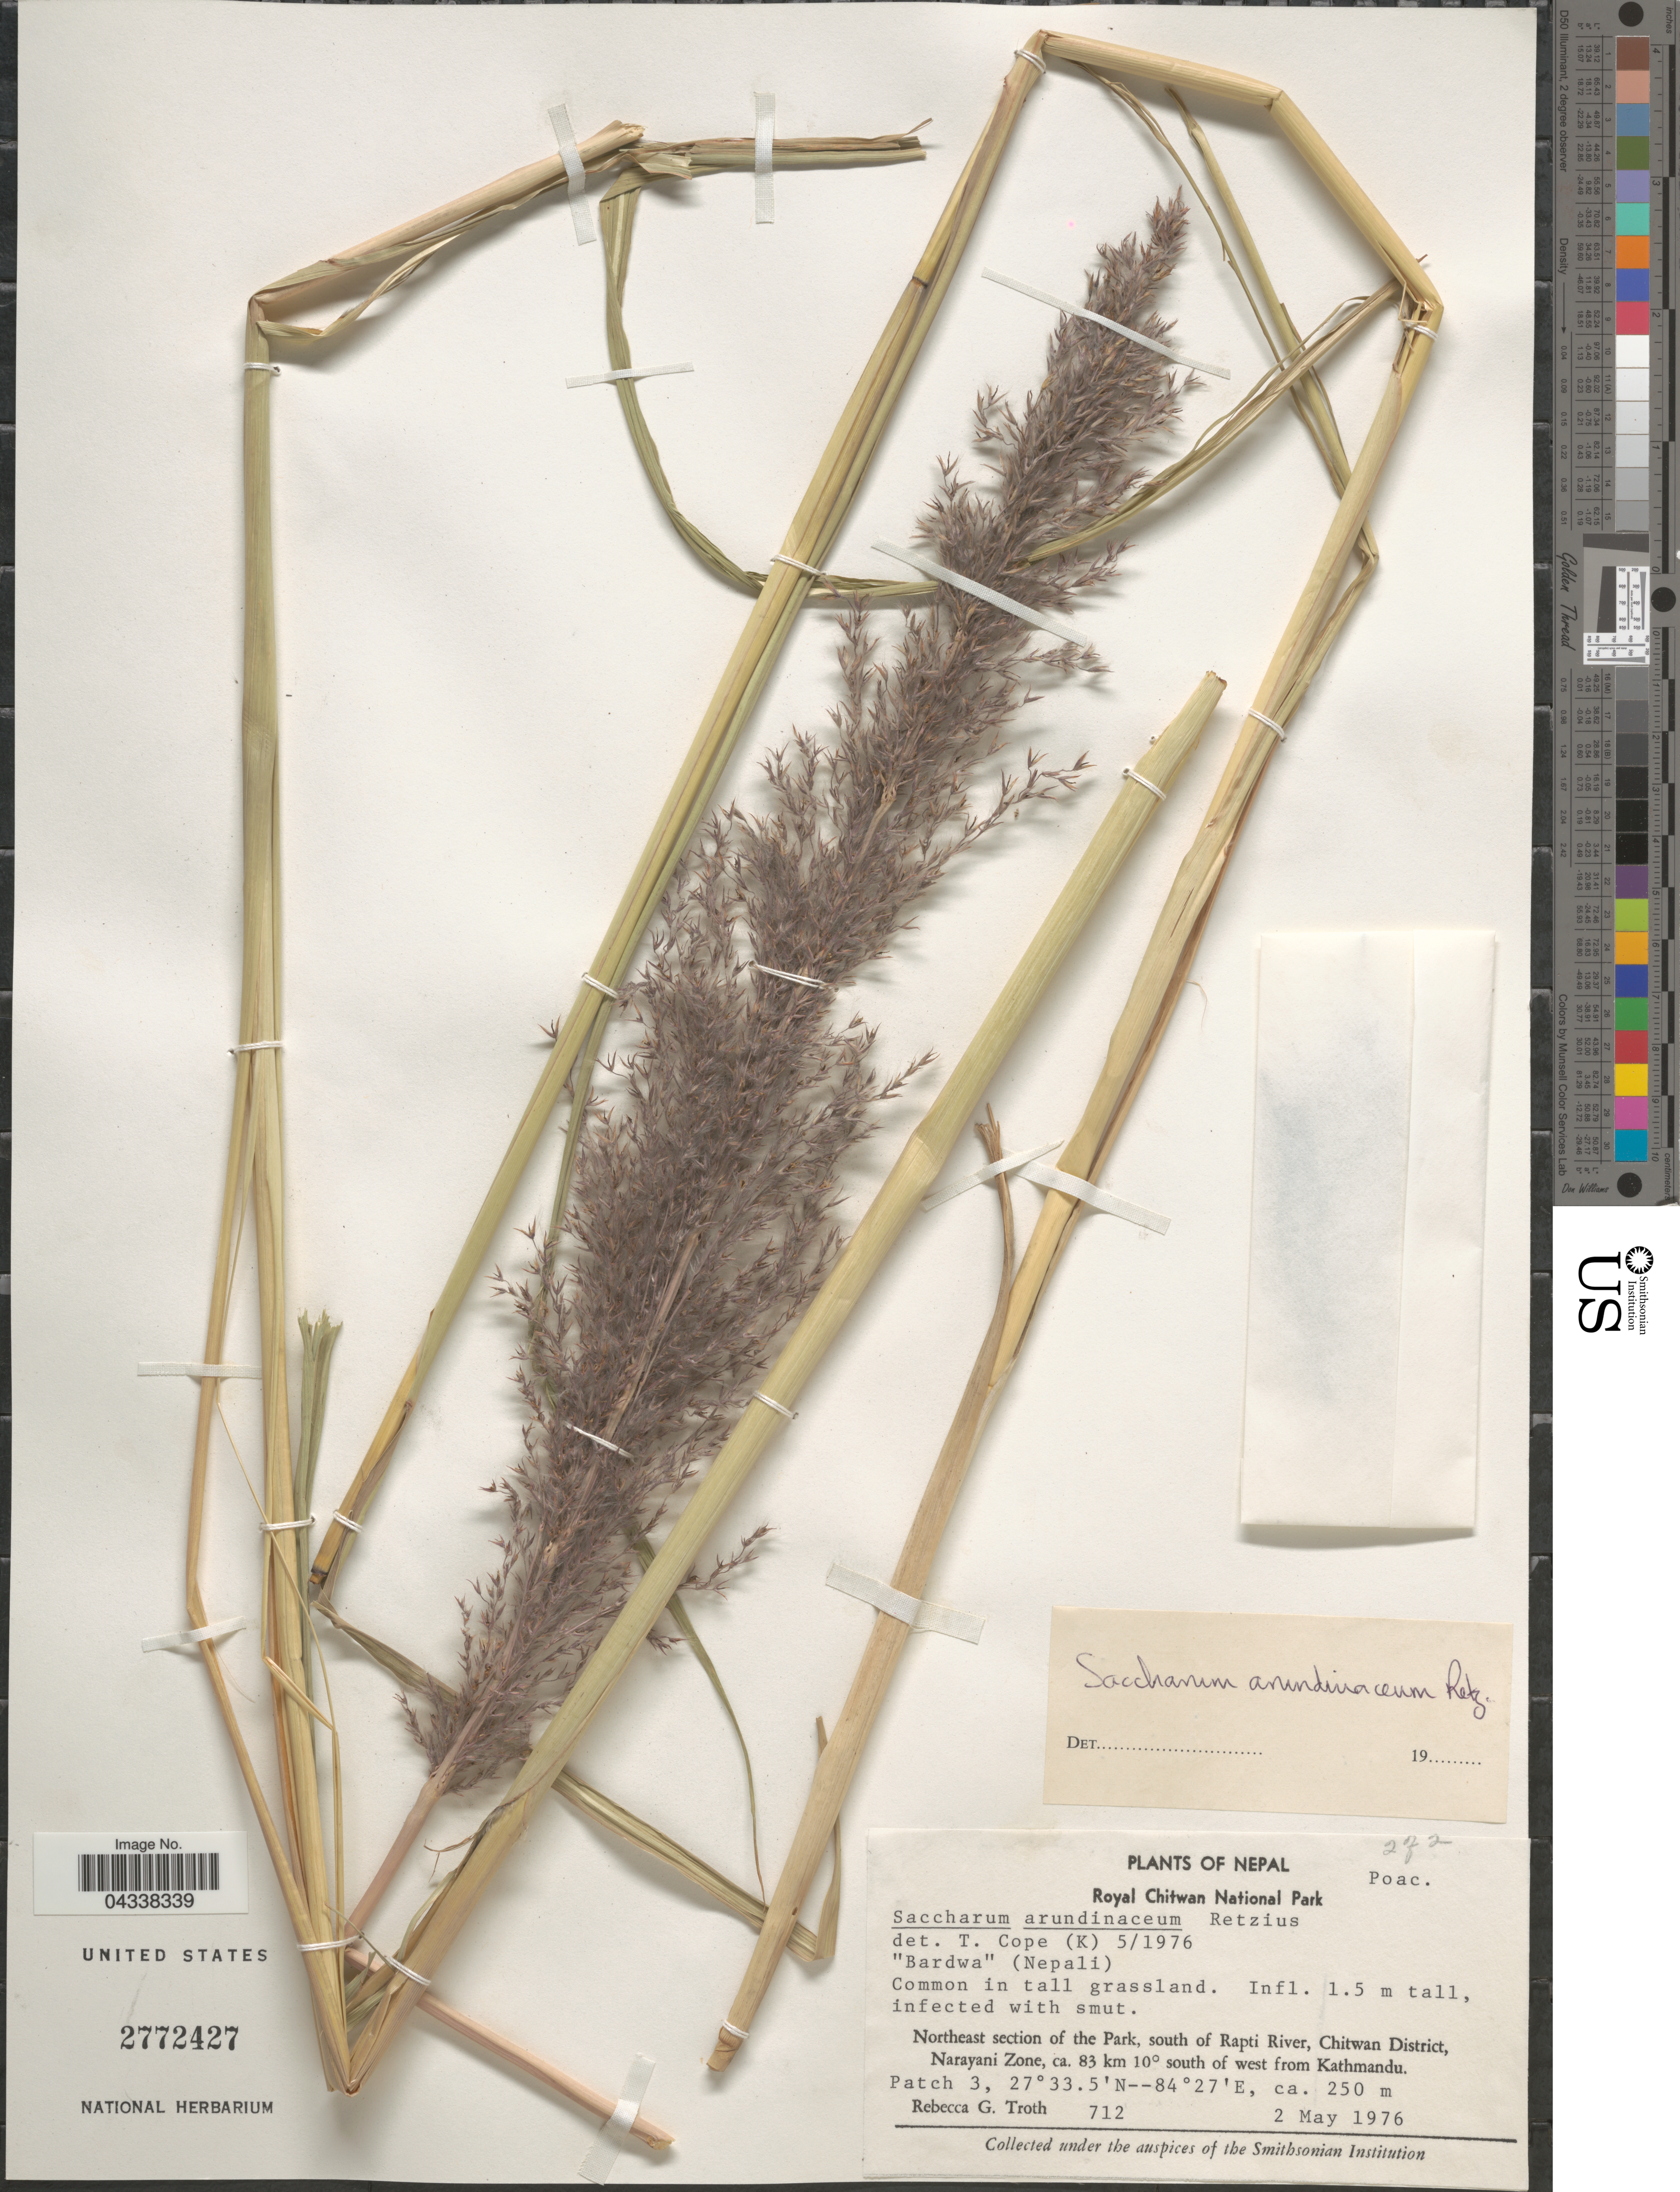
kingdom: Plantae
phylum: Tracheophyta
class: Liliopsida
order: Poales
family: Poaceae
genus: Tripidium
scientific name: Tripidium arundinaceum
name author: (Retz.) Welker et al.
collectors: R. Troth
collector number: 712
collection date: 1976-05-02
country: Nepal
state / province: Narayani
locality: Royal Chitwan National Park. Northeast section of the Park, south of Rapti River, Chitwan District, Narayani Zone, ca. 83 km 10° south of west from Kathmandu. Patch 3.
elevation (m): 250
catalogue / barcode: US 2772427